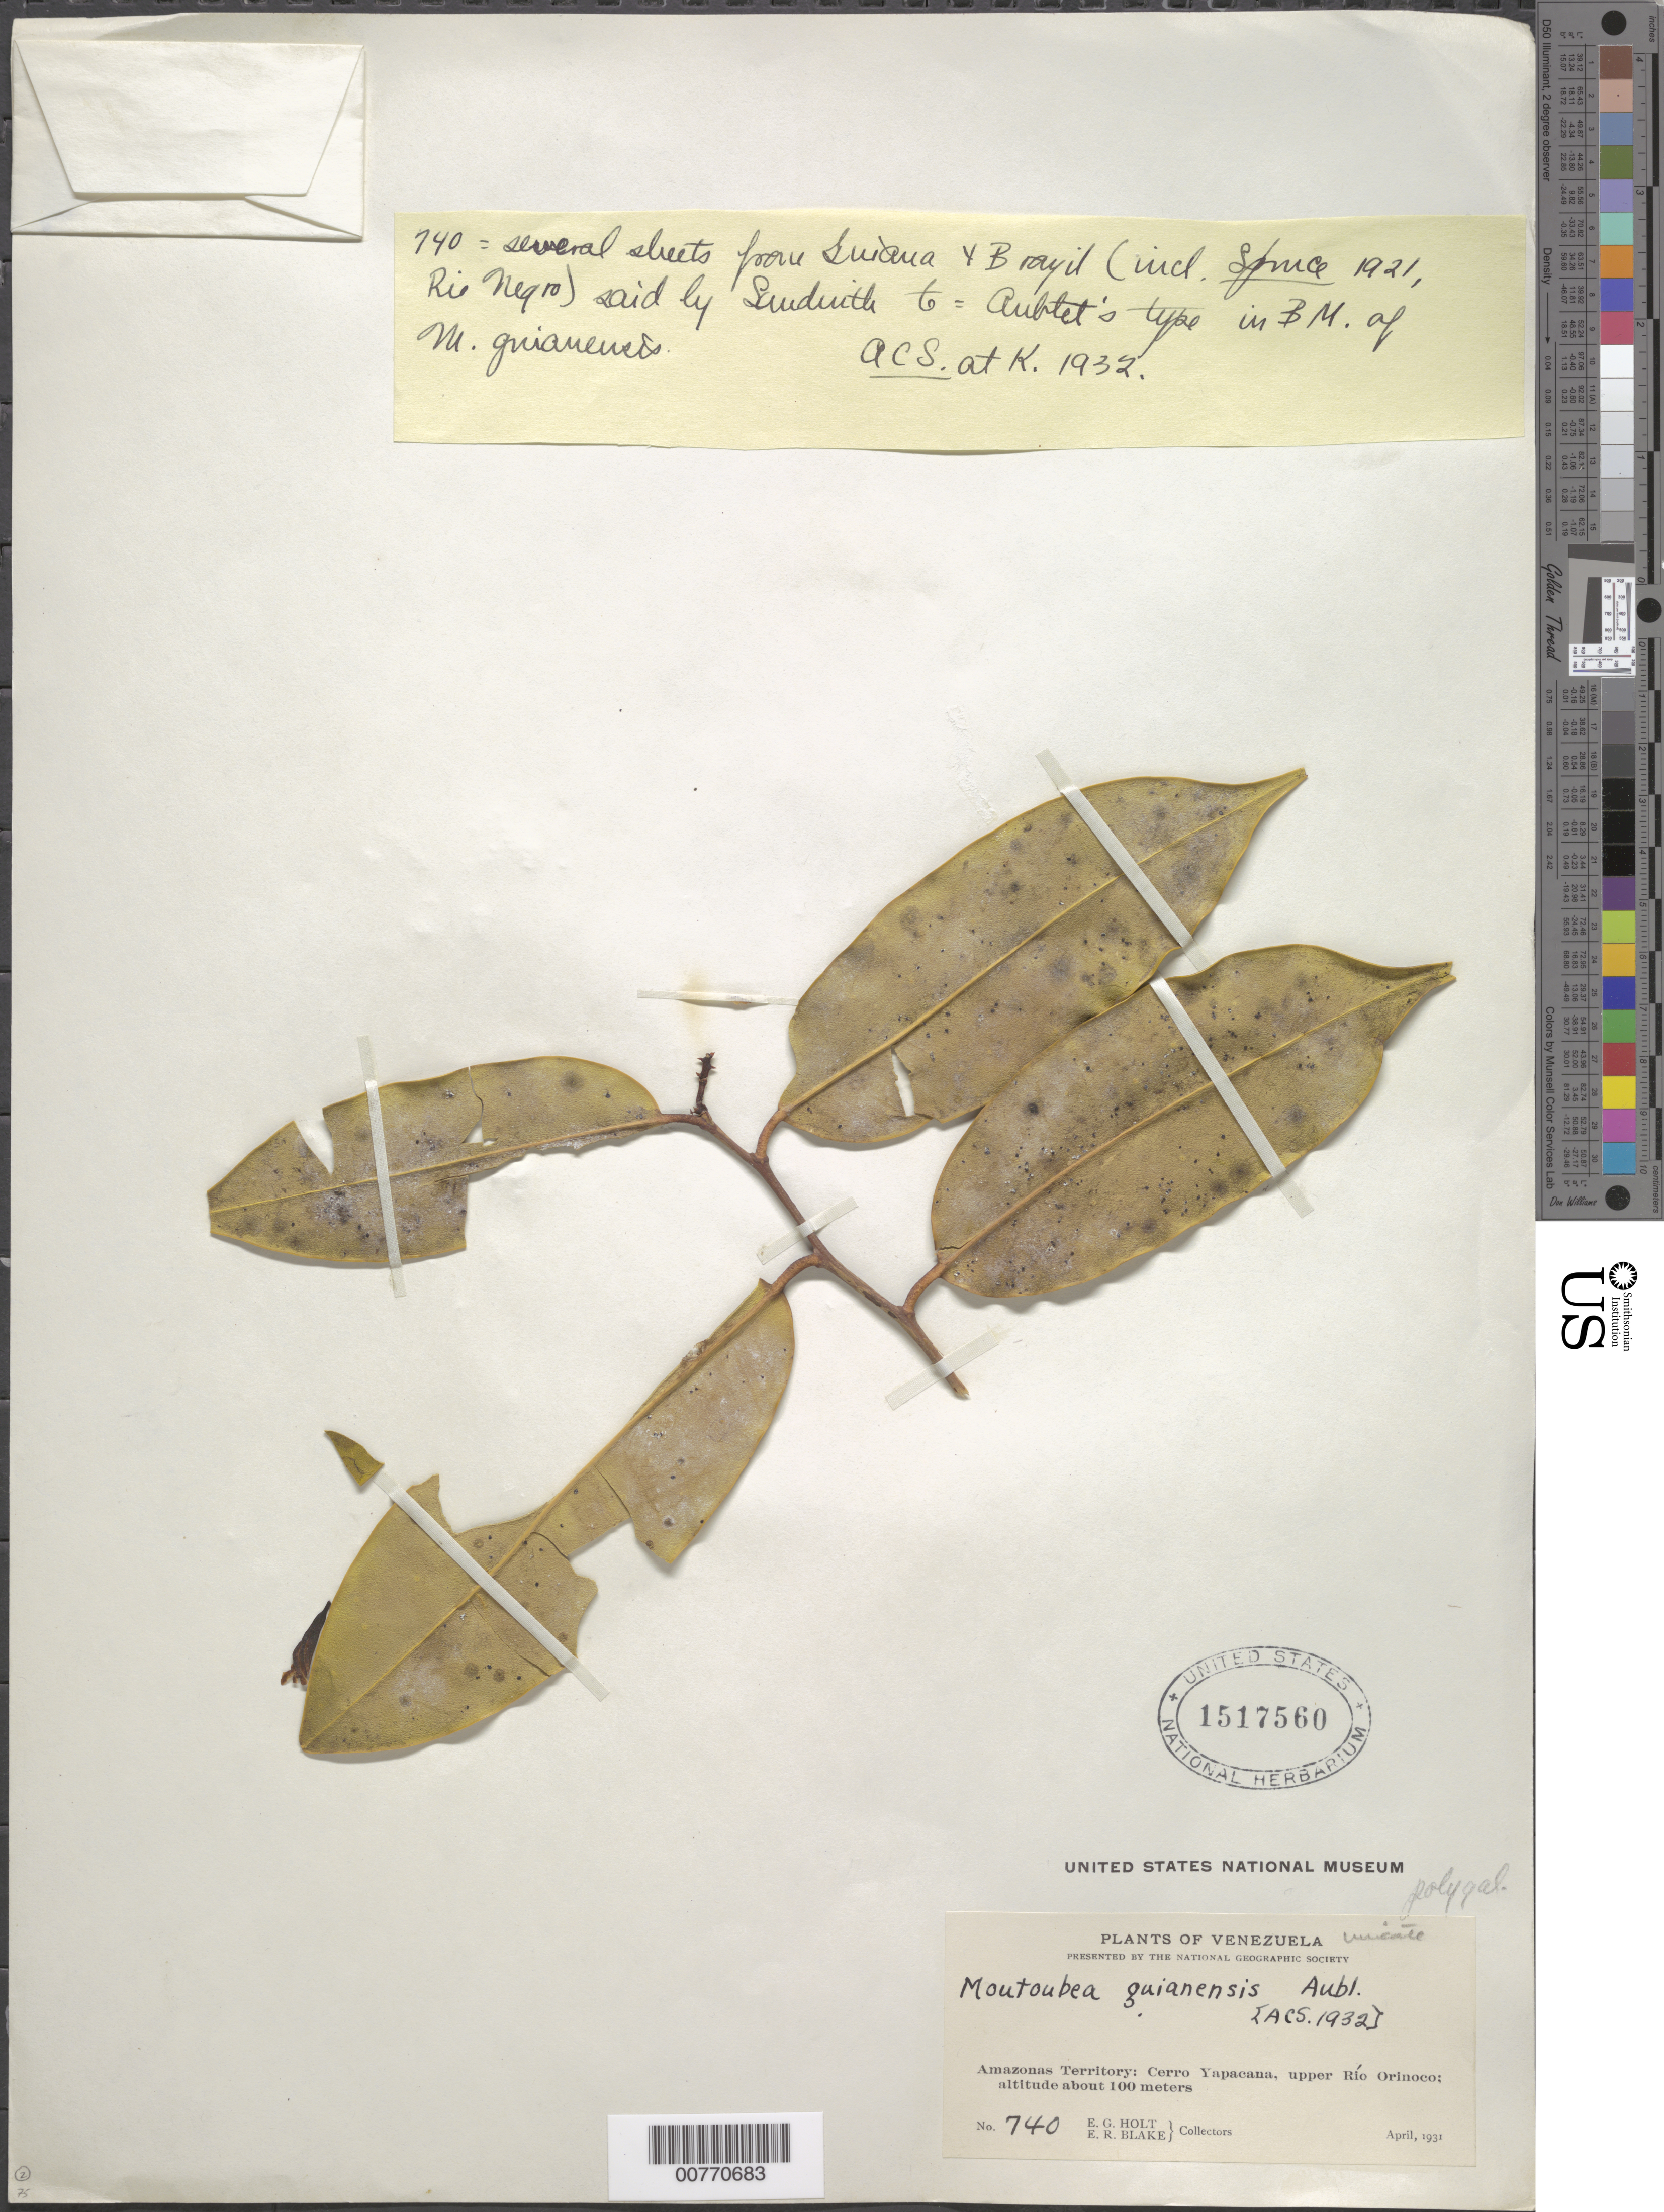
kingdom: Plantae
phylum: Tracheophyta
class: Magnoliopsida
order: Fabales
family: Polygalaceae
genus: Moutabea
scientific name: Moutabea sp.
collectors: E. Holt & E. R. Blake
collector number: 740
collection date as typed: Apr-31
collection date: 1931-04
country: Venezuela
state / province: Amazonas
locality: Cerro Yapacána, upper Río Orinoco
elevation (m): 100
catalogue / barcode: US 1517560